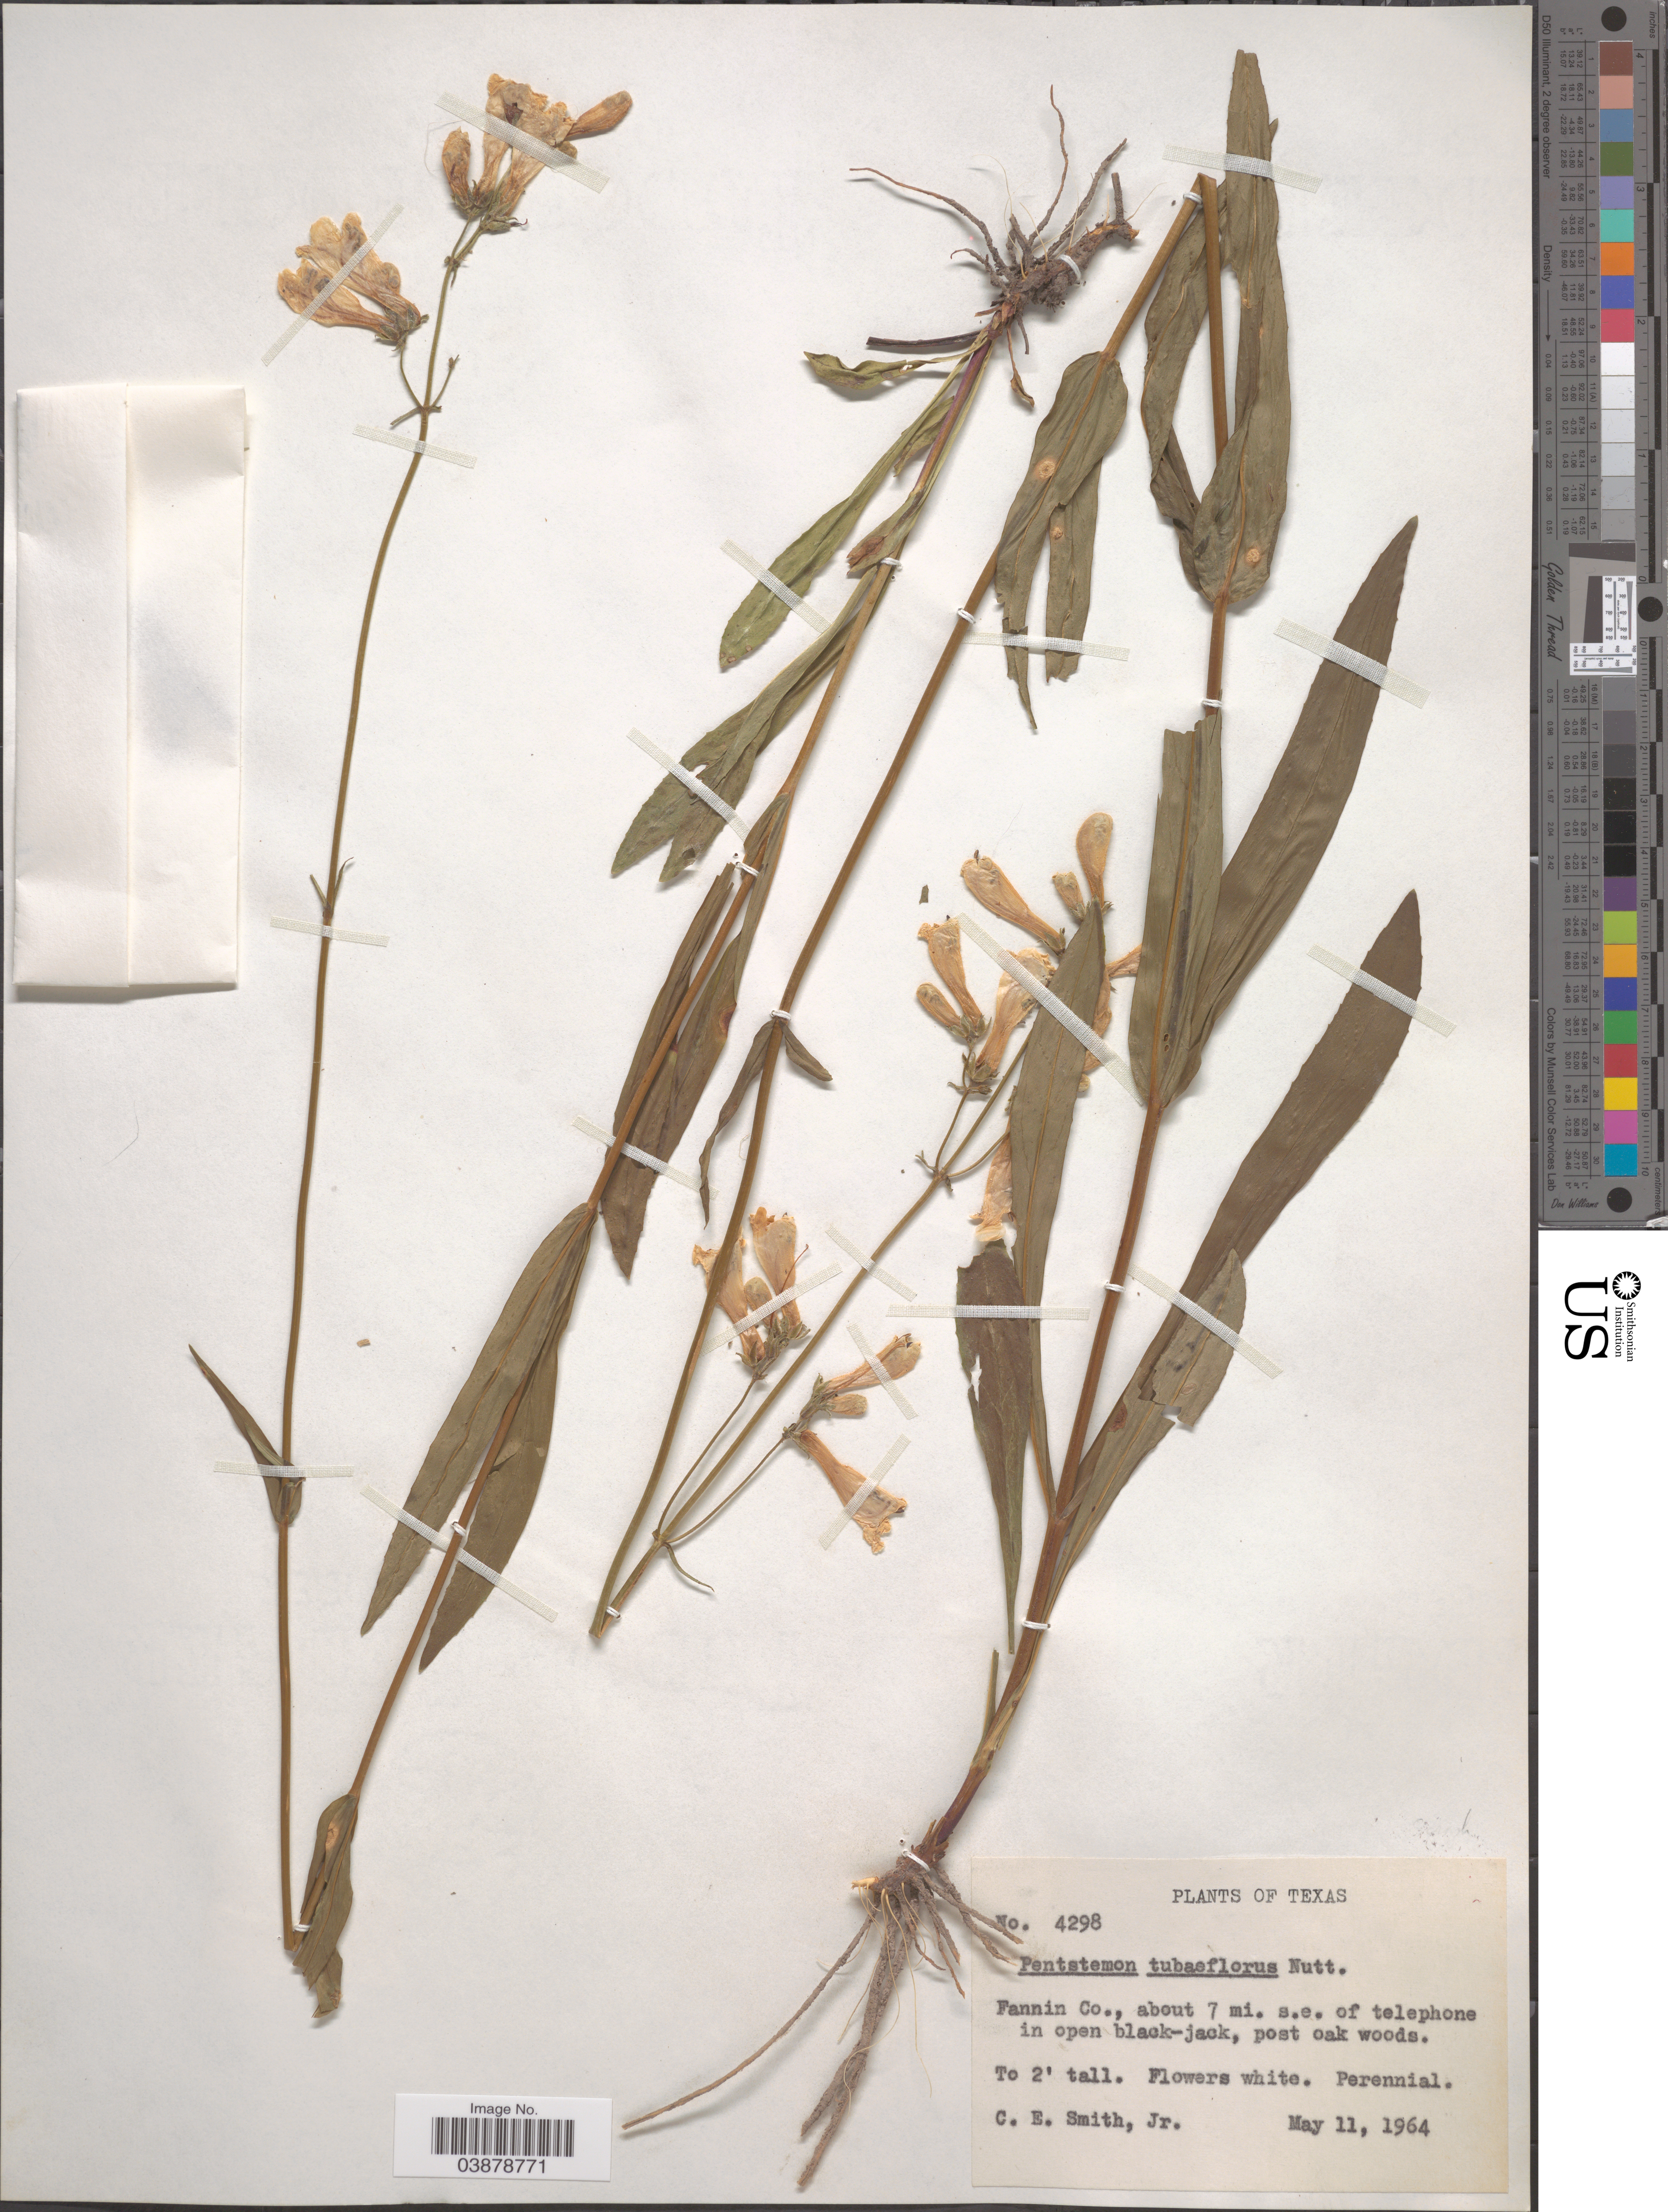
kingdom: Plantae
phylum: Tracheophyta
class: Magnoliopsida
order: Lamiales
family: Plantaginaceae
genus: Penstemon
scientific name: Penstemon tubaeflorus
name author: Nutt.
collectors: C. E. Smith Jr.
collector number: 4298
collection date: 1964-05-11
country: United States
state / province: Texas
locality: Fannin Co., about 7 mi. s.e. of telephone in open black-jack, post oak woods.